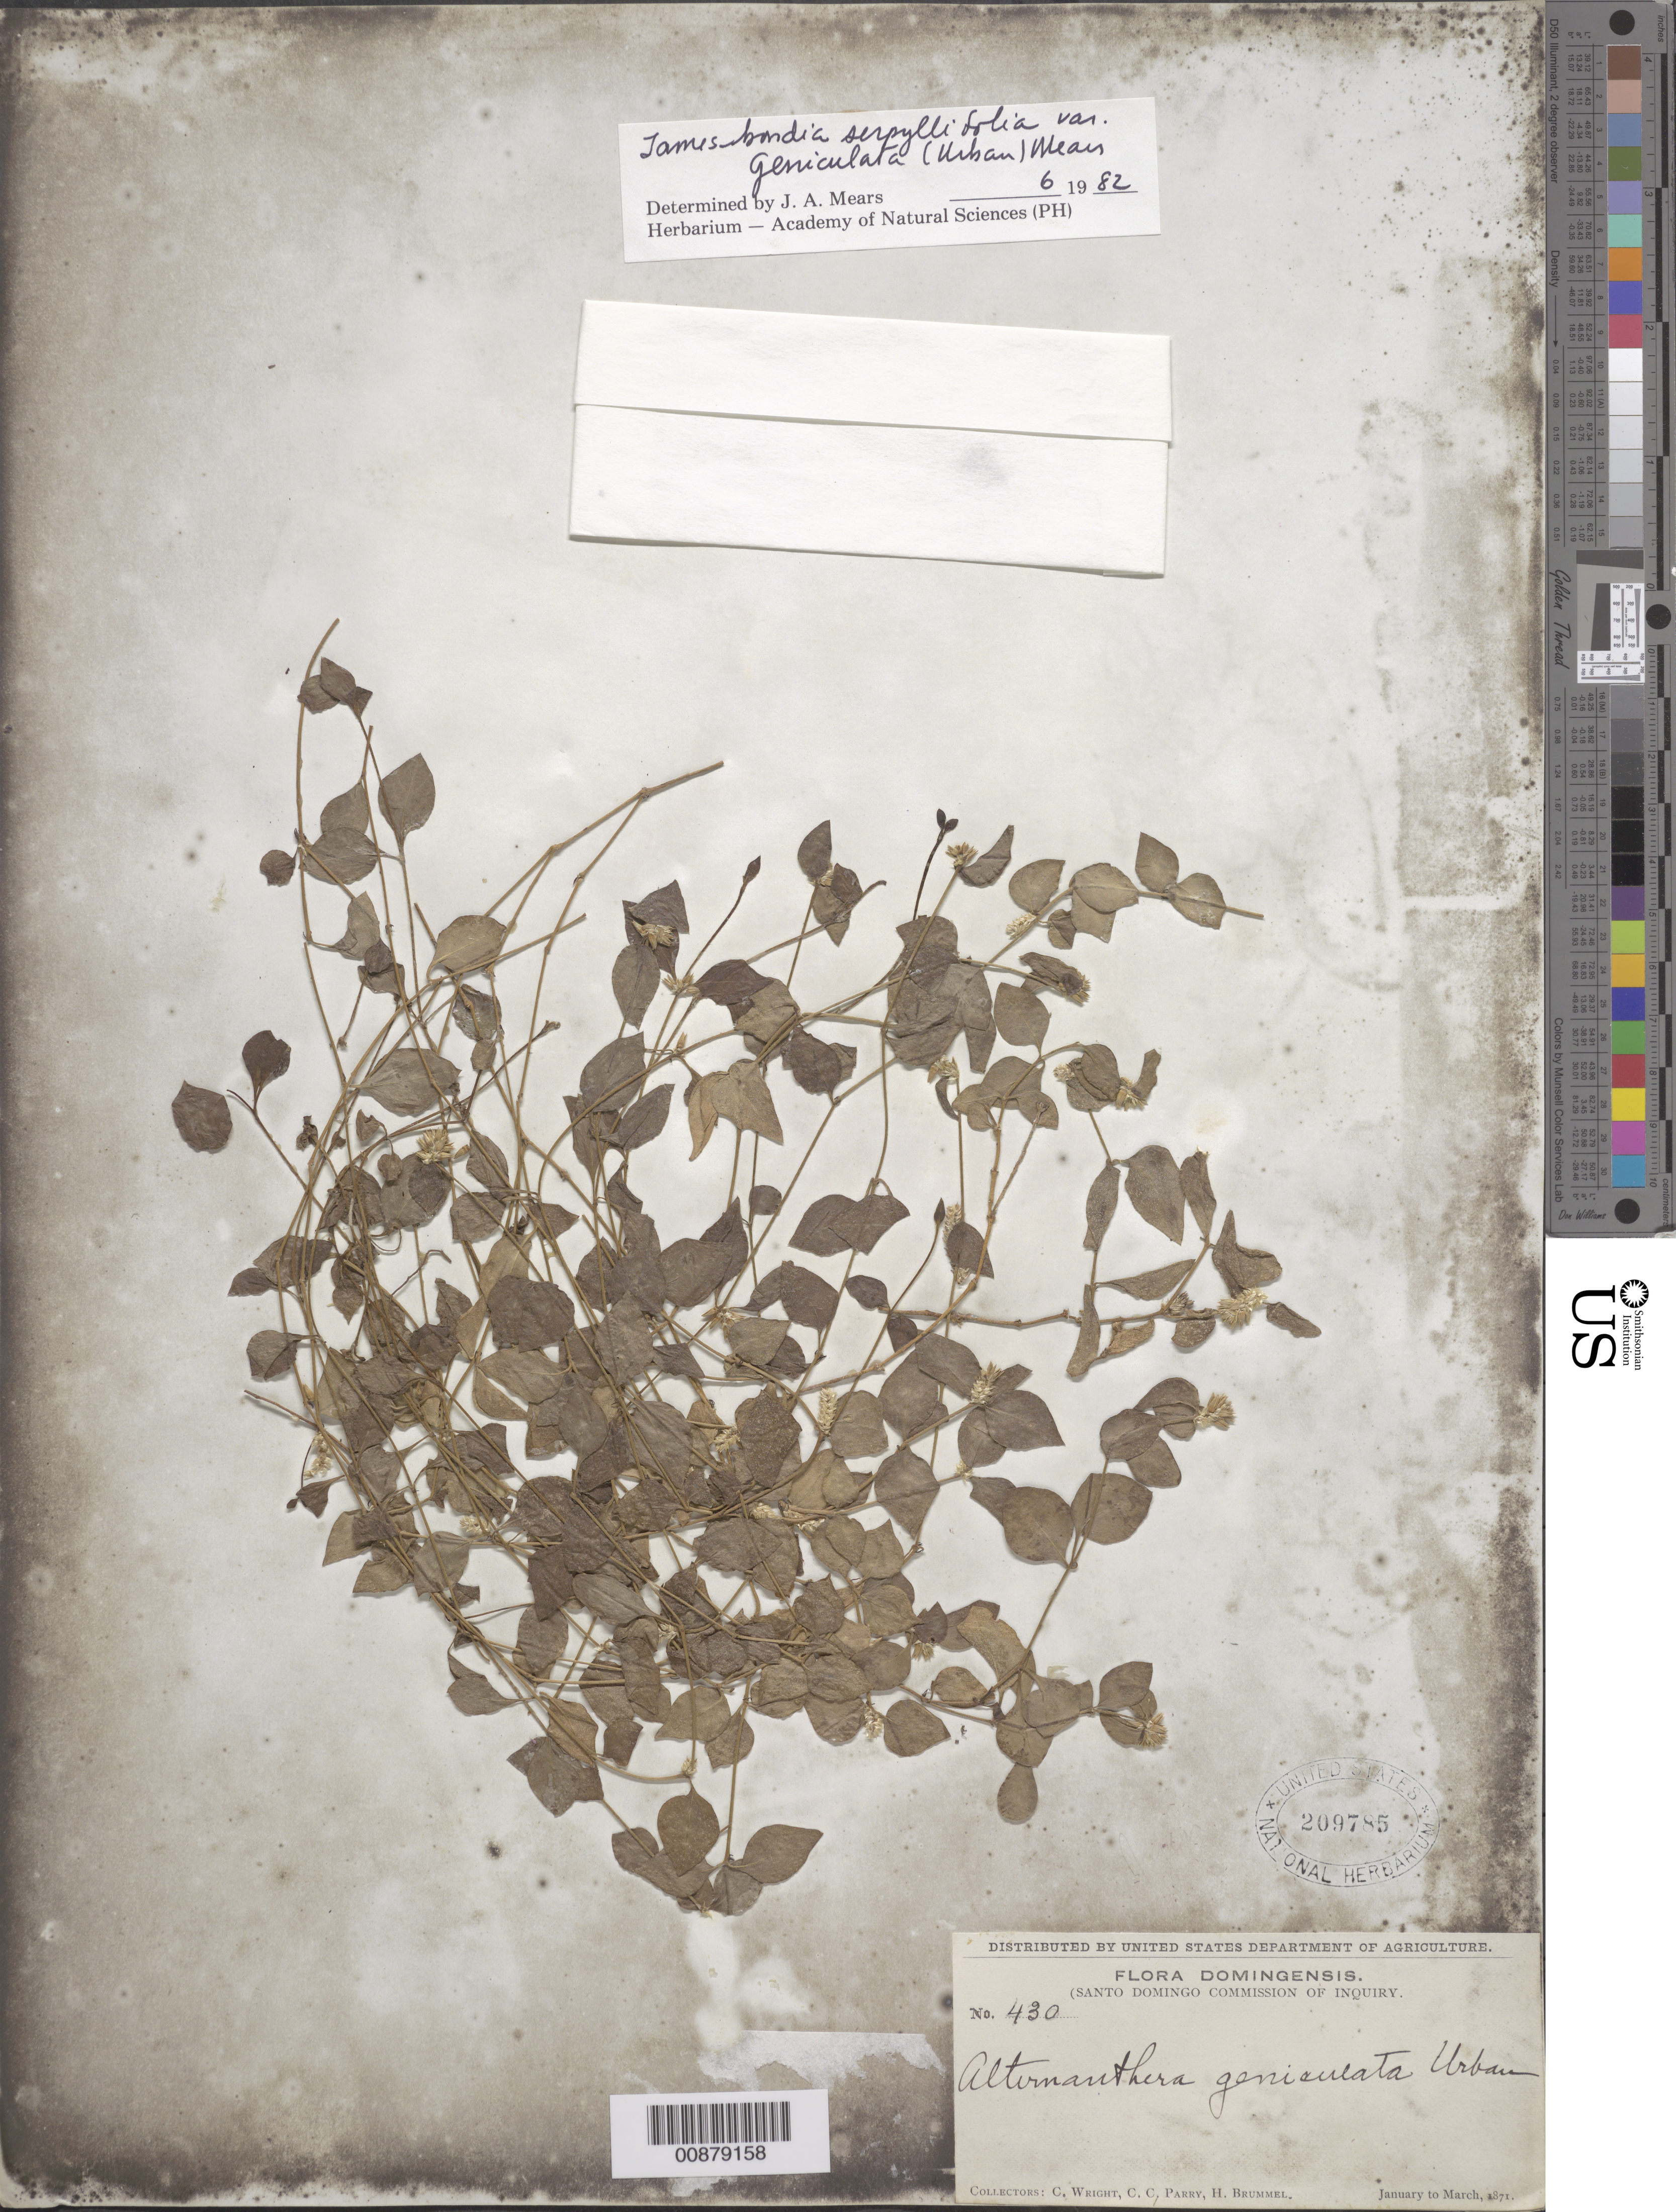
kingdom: Plantae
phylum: Tracheophyta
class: Magnoliopsida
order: Caryophyllales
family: Amaranthaceae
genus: Alternanthera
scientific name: Alternanthera geniculata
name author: Urb.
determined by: Mears, J. A., (PH), Academy of Natural Sciences of Philadelphia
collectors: C. Wright, C. C. Parry & H. Brummel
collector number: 430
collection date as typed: Jan 1871 to -- Mar 1871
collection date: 1871-01/1871-03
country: Dominican Republic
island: Hispaniola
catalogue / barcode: US 209785